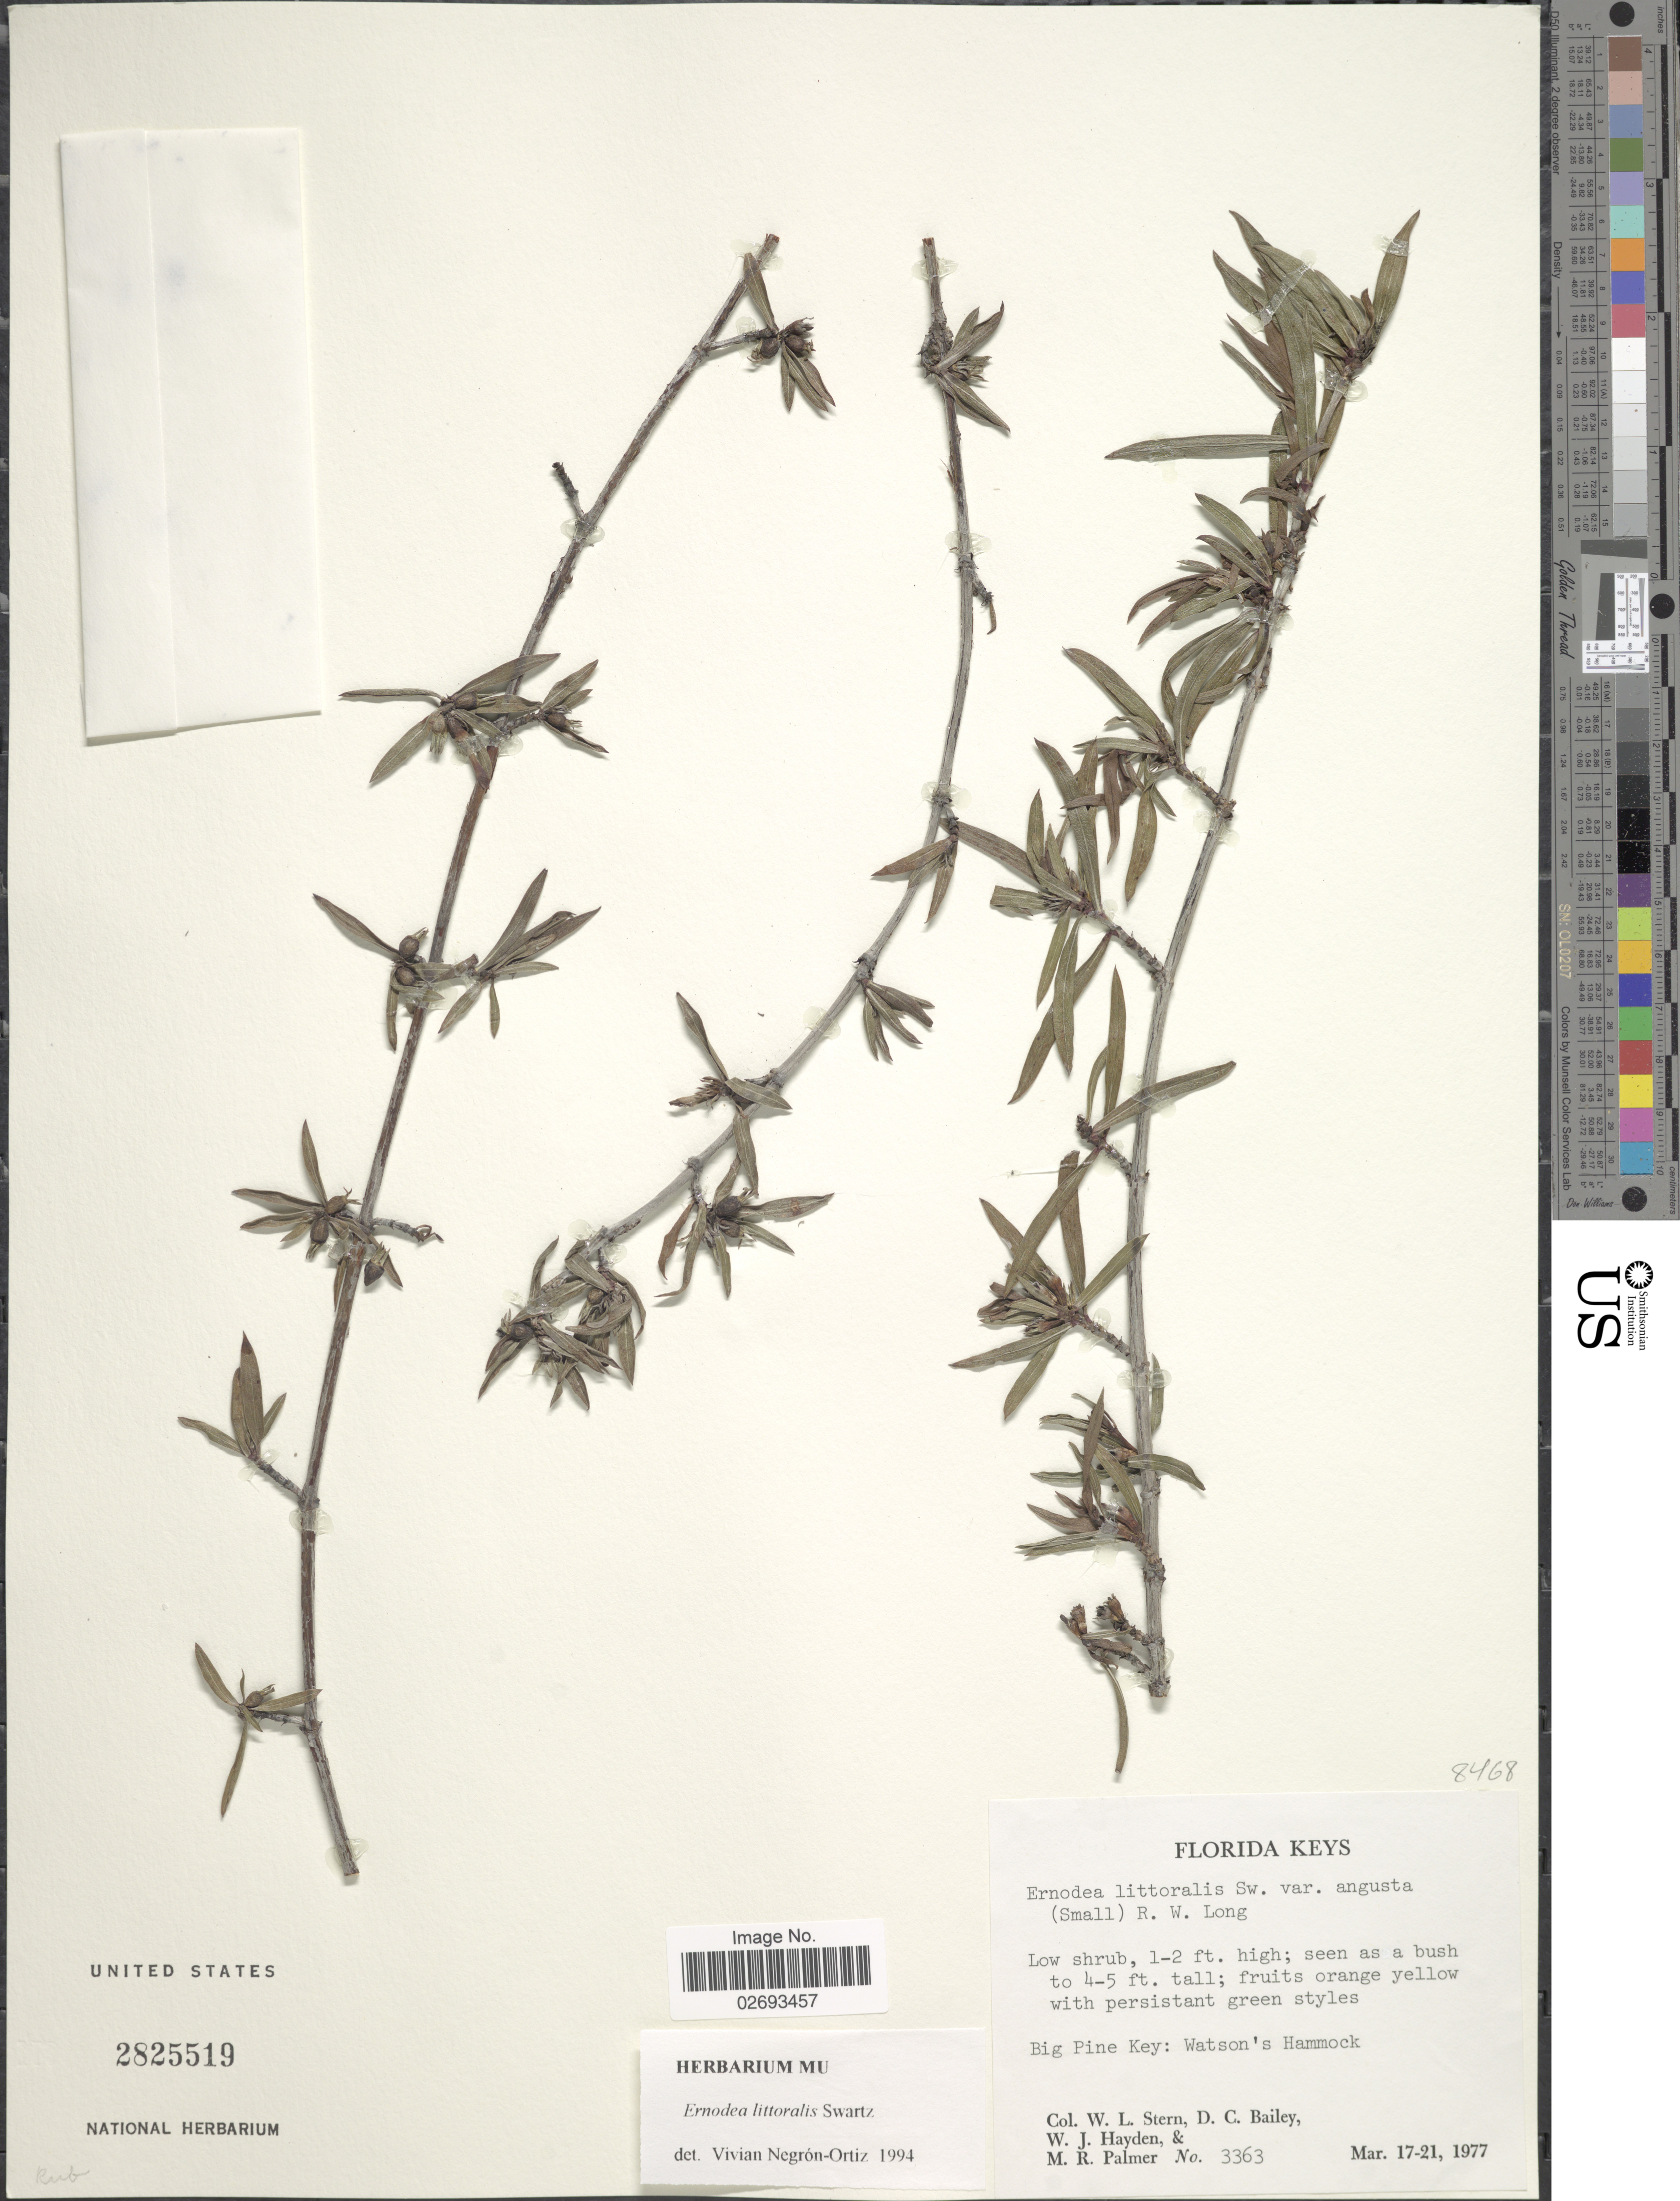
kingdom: Plantae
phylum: Tracheophyta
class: Magnoliopsida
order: Gentianales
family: Rubiaceae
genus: Ernodea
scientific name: Ernodea littoralis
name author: Sw.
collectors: W. L. Stern, D. C. Bailey, W. Hayden & M. R. Palmer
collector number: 3363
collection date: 1977-03-17/1977-03-21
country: United States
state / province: Florida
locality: Big Pine Key: Watson's Hammock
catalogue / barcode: US 2825519